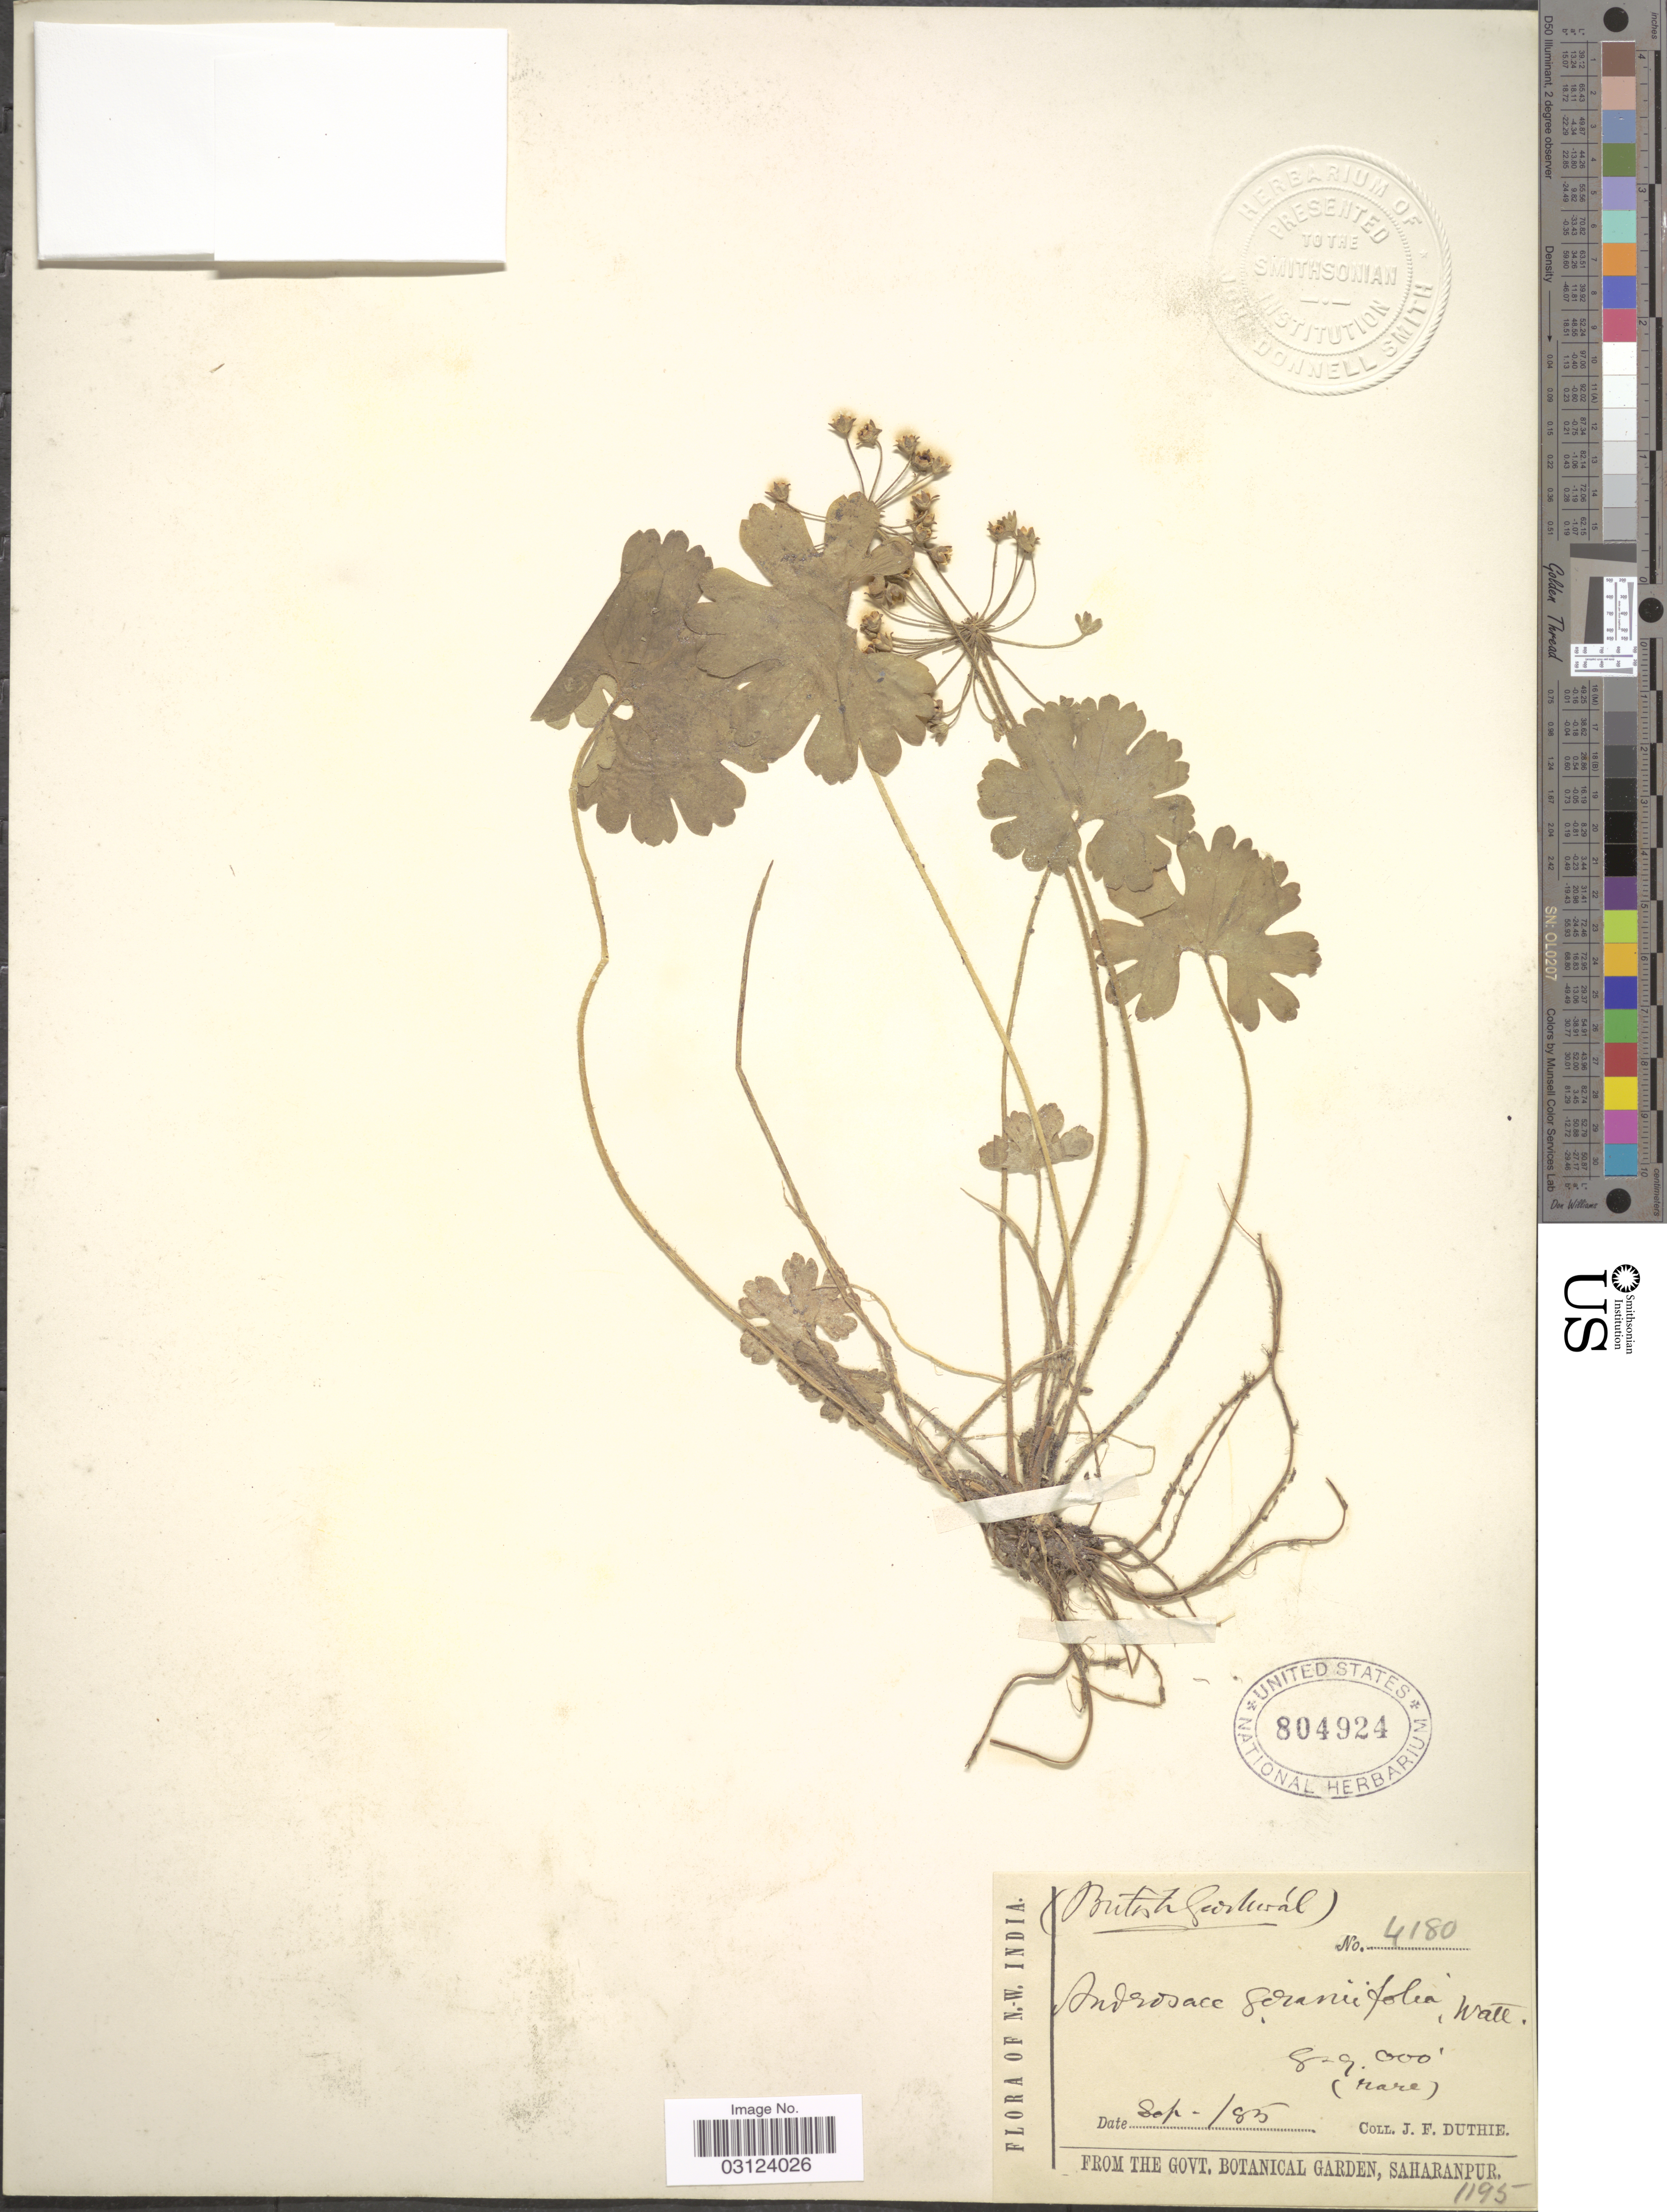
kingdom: Plantae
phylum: Tracheophyta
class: Magnoliopsida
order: Ericales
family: Primulaceae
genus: Androsace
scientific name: Androsace geraniifolia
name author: Watt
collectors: J. F. Duthie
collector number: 4180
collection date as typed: Transcribed d/m/y: /9/85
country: India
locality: N.W. India, British Garhwal.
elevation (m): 2438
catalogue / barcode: US 804924